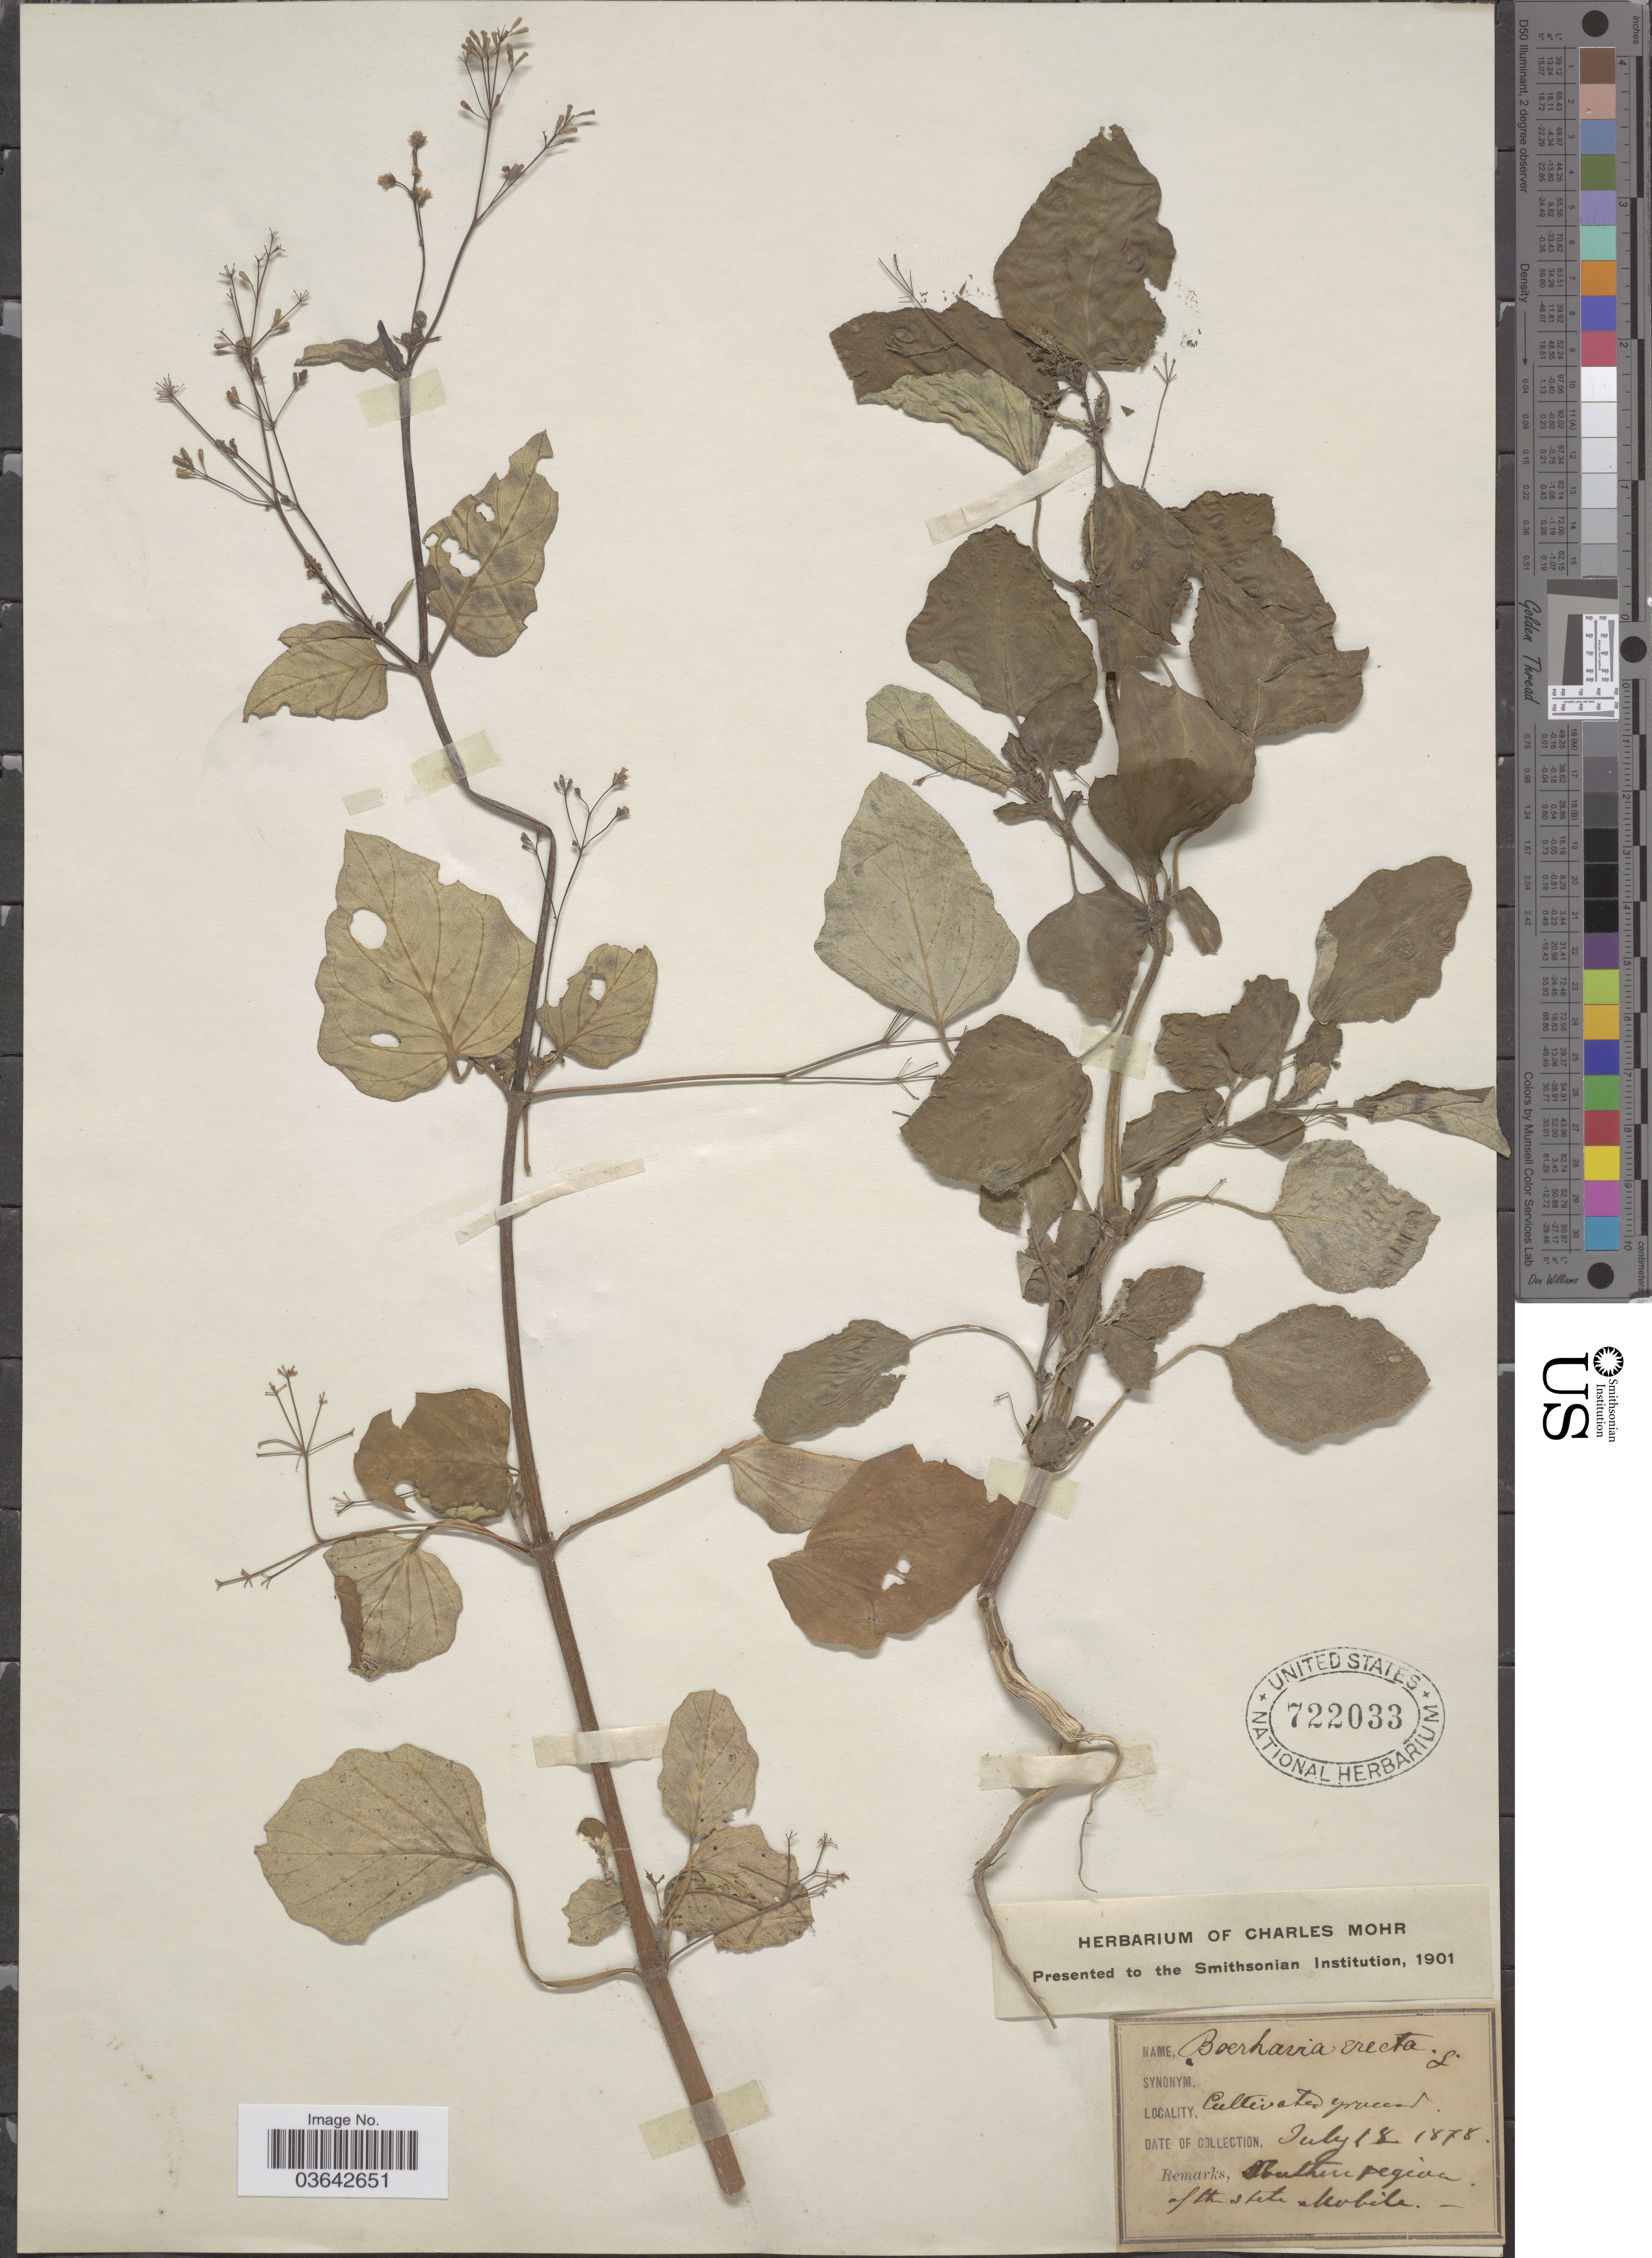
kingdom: Plantae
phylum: Tracheophyta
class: Magnoliopsida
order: Caryophyllales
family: Nyctaginaceae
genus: Boerhavia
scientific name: Boerhavia erecta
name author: L.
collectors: ex herb. Charles Mohr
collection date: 1878-07-18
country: United States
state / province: Alabama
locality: Southern region of the state Mobile.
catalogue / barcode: US 722033